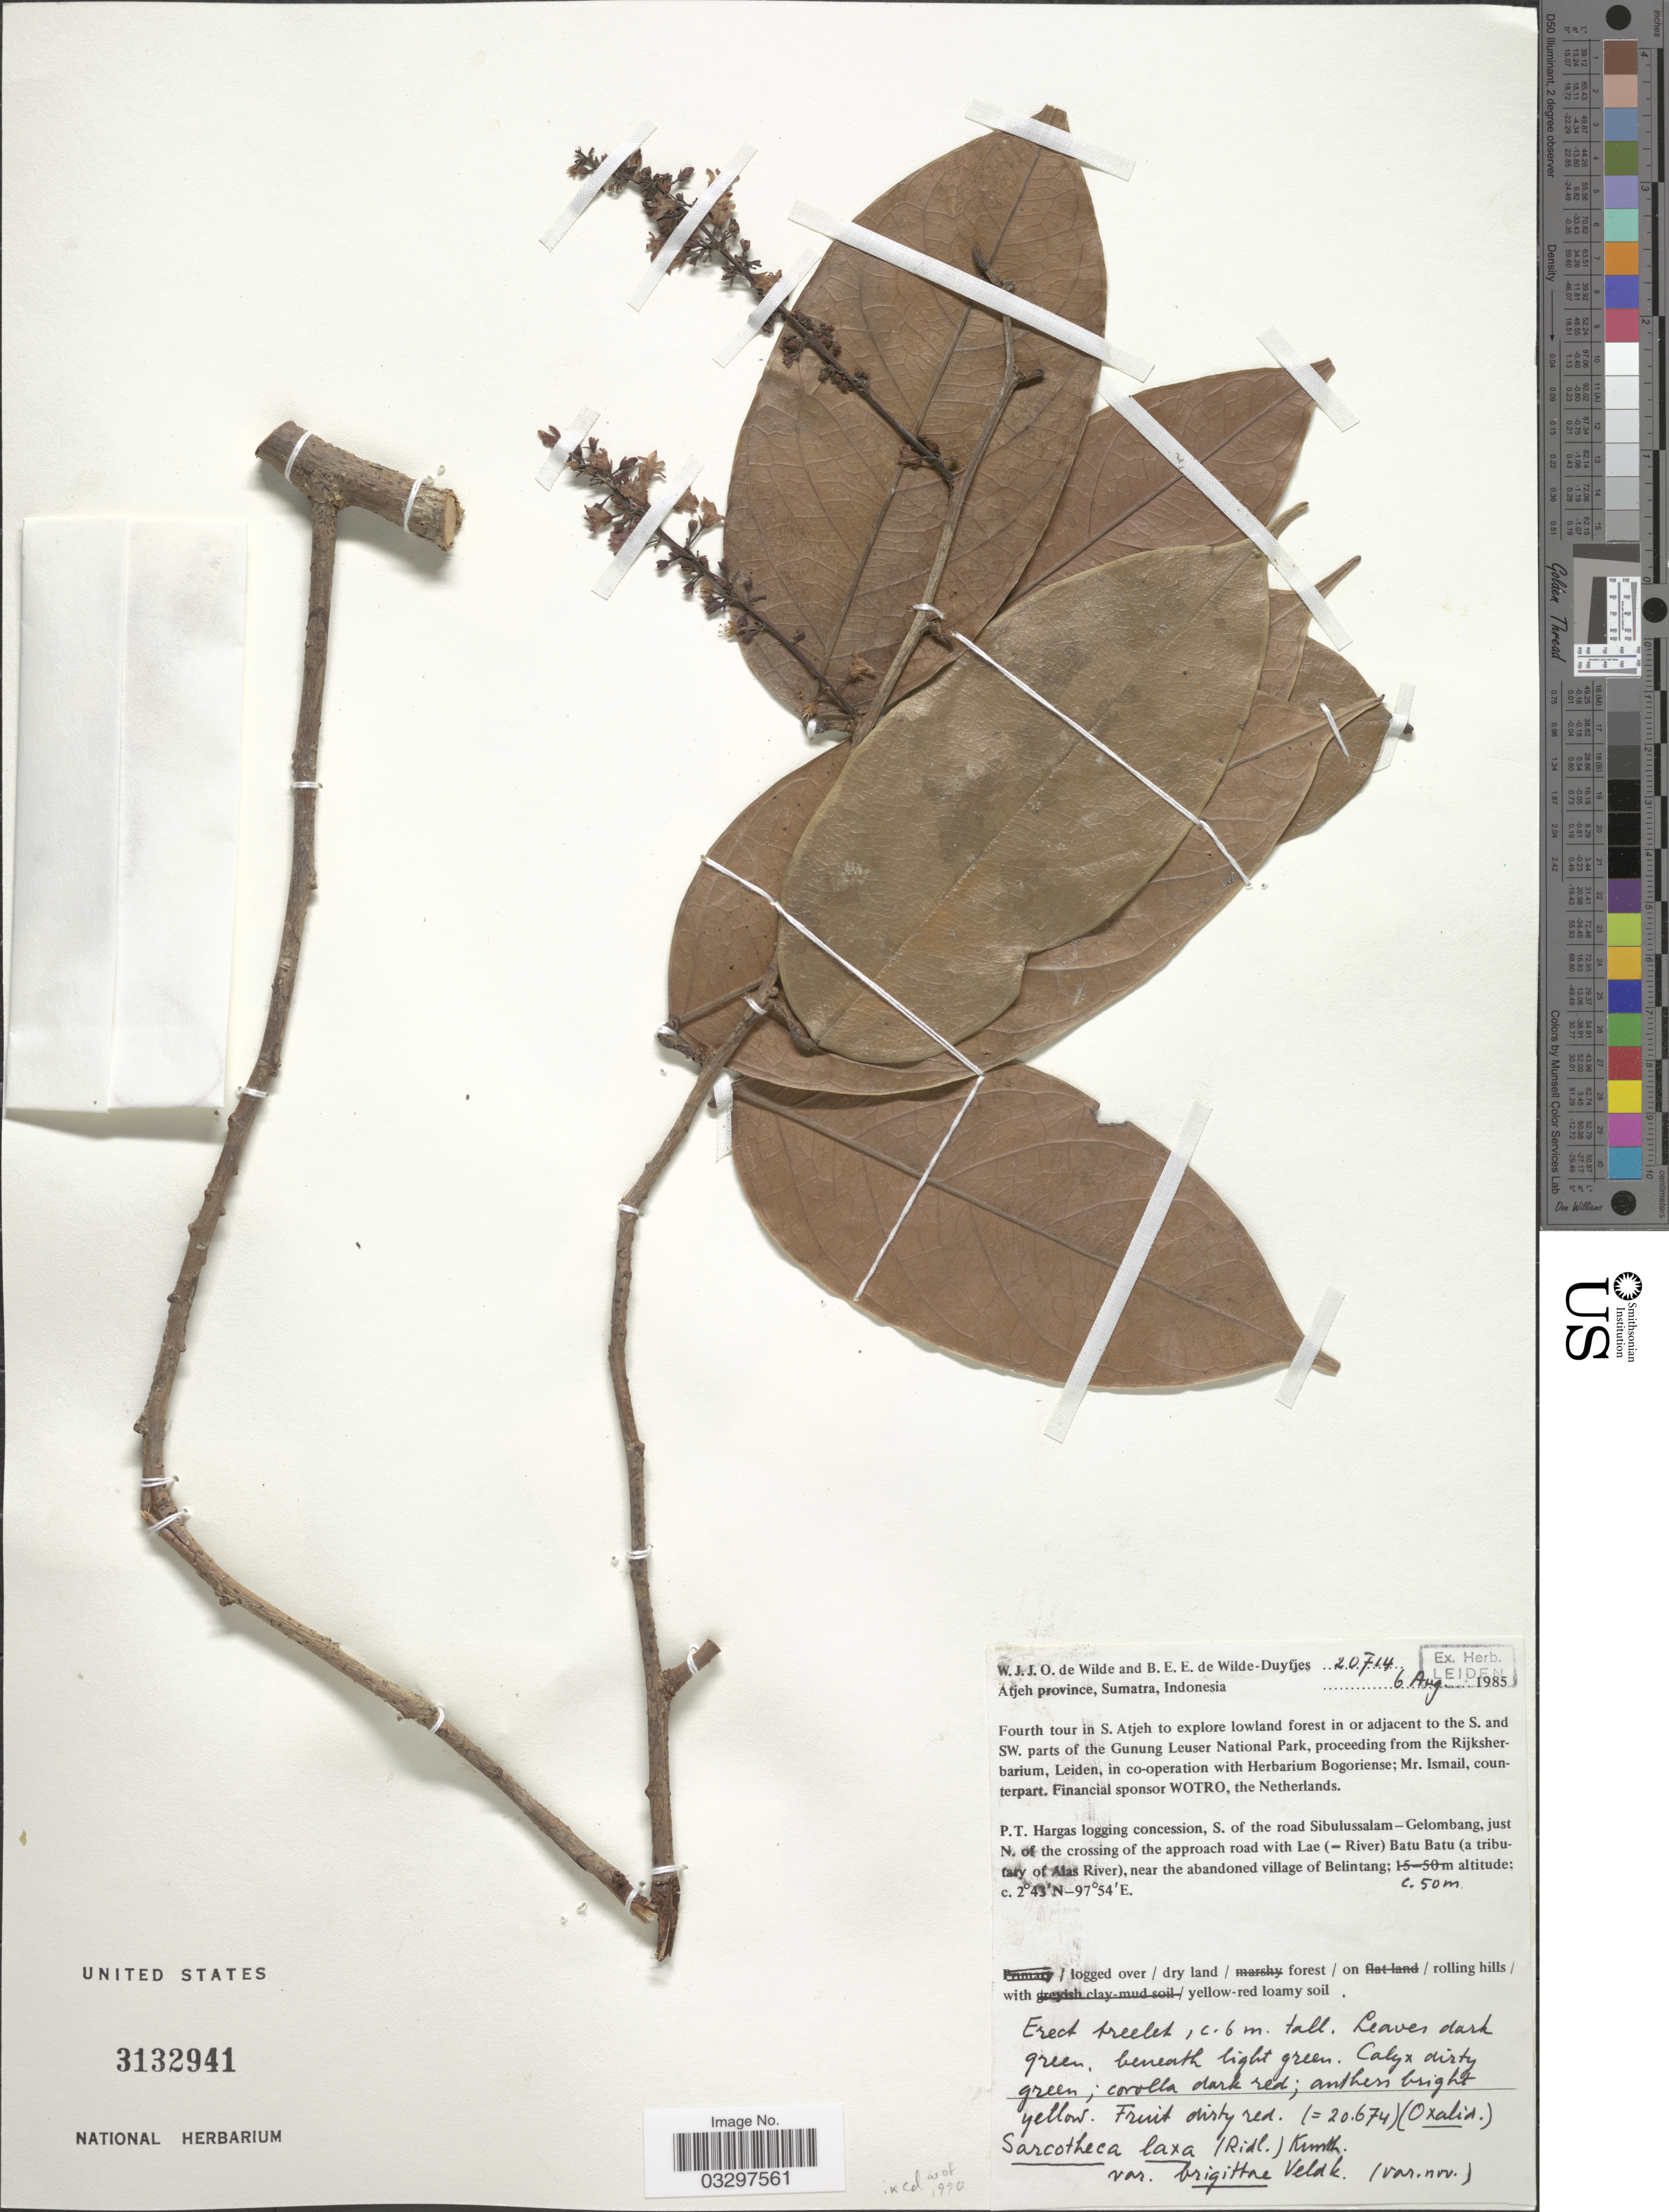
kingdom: Plantae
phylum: Tracheophyta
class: Magnoliopsida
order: Oxalidales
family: Oxalidaceae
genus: Sarcotheca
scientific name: Sarcotheca laxa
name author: (Ridl.) R. Knuth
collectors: W. J. de Wilde & B. E. de Wilde-Duyfjes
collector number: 20714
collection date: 1985-08-06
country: Indonesia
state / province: Sumatra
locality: Atjeh Province. P.T. Hargas logging concession, S. of the road Sibulussalam-Gelombang, just N. of the crossing of the approach road with Lae (-River) Batu Batu (a tributary of Alas River), near the abandoned village of Belintang.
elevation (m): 50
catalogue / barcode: US 3132941